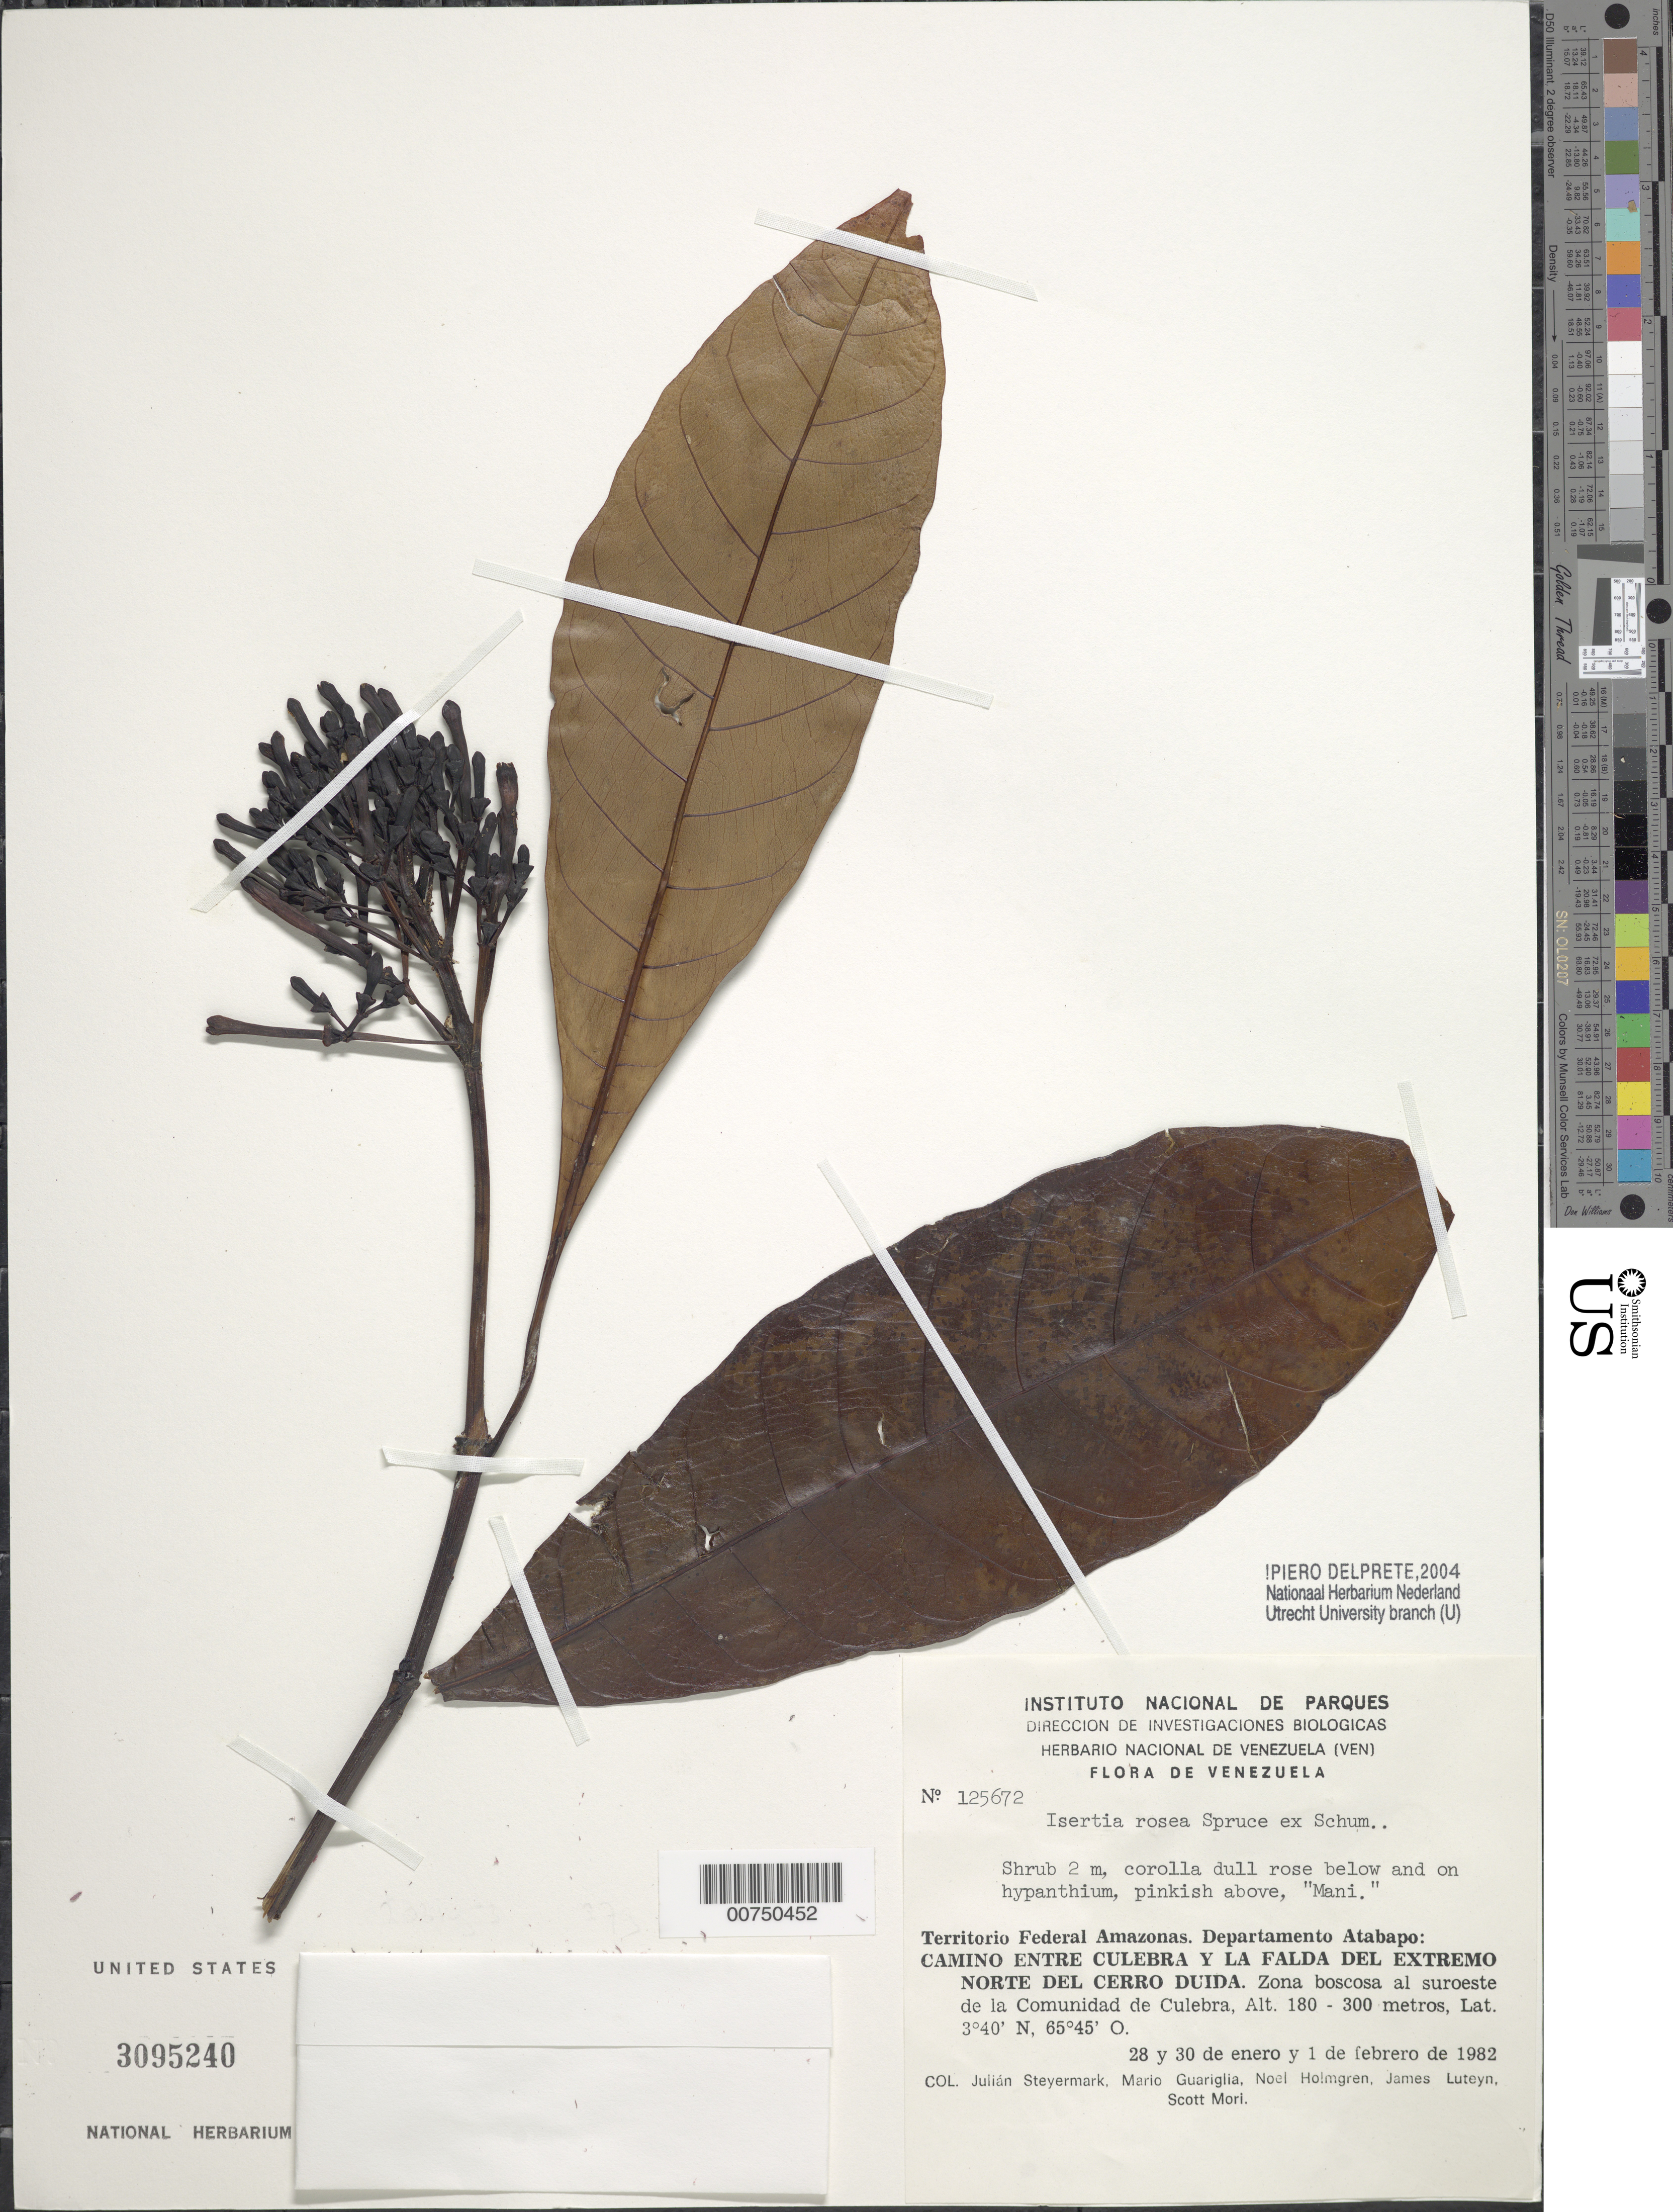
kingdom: Plantae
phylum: Tracheophyta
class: Magnoliopsida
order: Gentianales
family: Rubiaceae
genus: Isertia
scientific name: Isertia rosea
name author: Spruce ex K. Schum.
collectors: J. Steyermark, M. Guariglia P., N. H. Holmgren, J. L. Luteyn & S. Mori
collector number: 125672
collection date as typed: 28-Jan-82 to 1-Feb-82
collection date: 1982-01-28/1982-02-01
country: Venezuela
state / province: Amazonas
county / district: Atabapo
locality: Cerro Duida, entre Culebra y la Falda del Extremo norte; SO de la Comunidad de Culebra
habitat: Zona boscosa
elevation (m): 180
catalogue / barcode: US 3095240